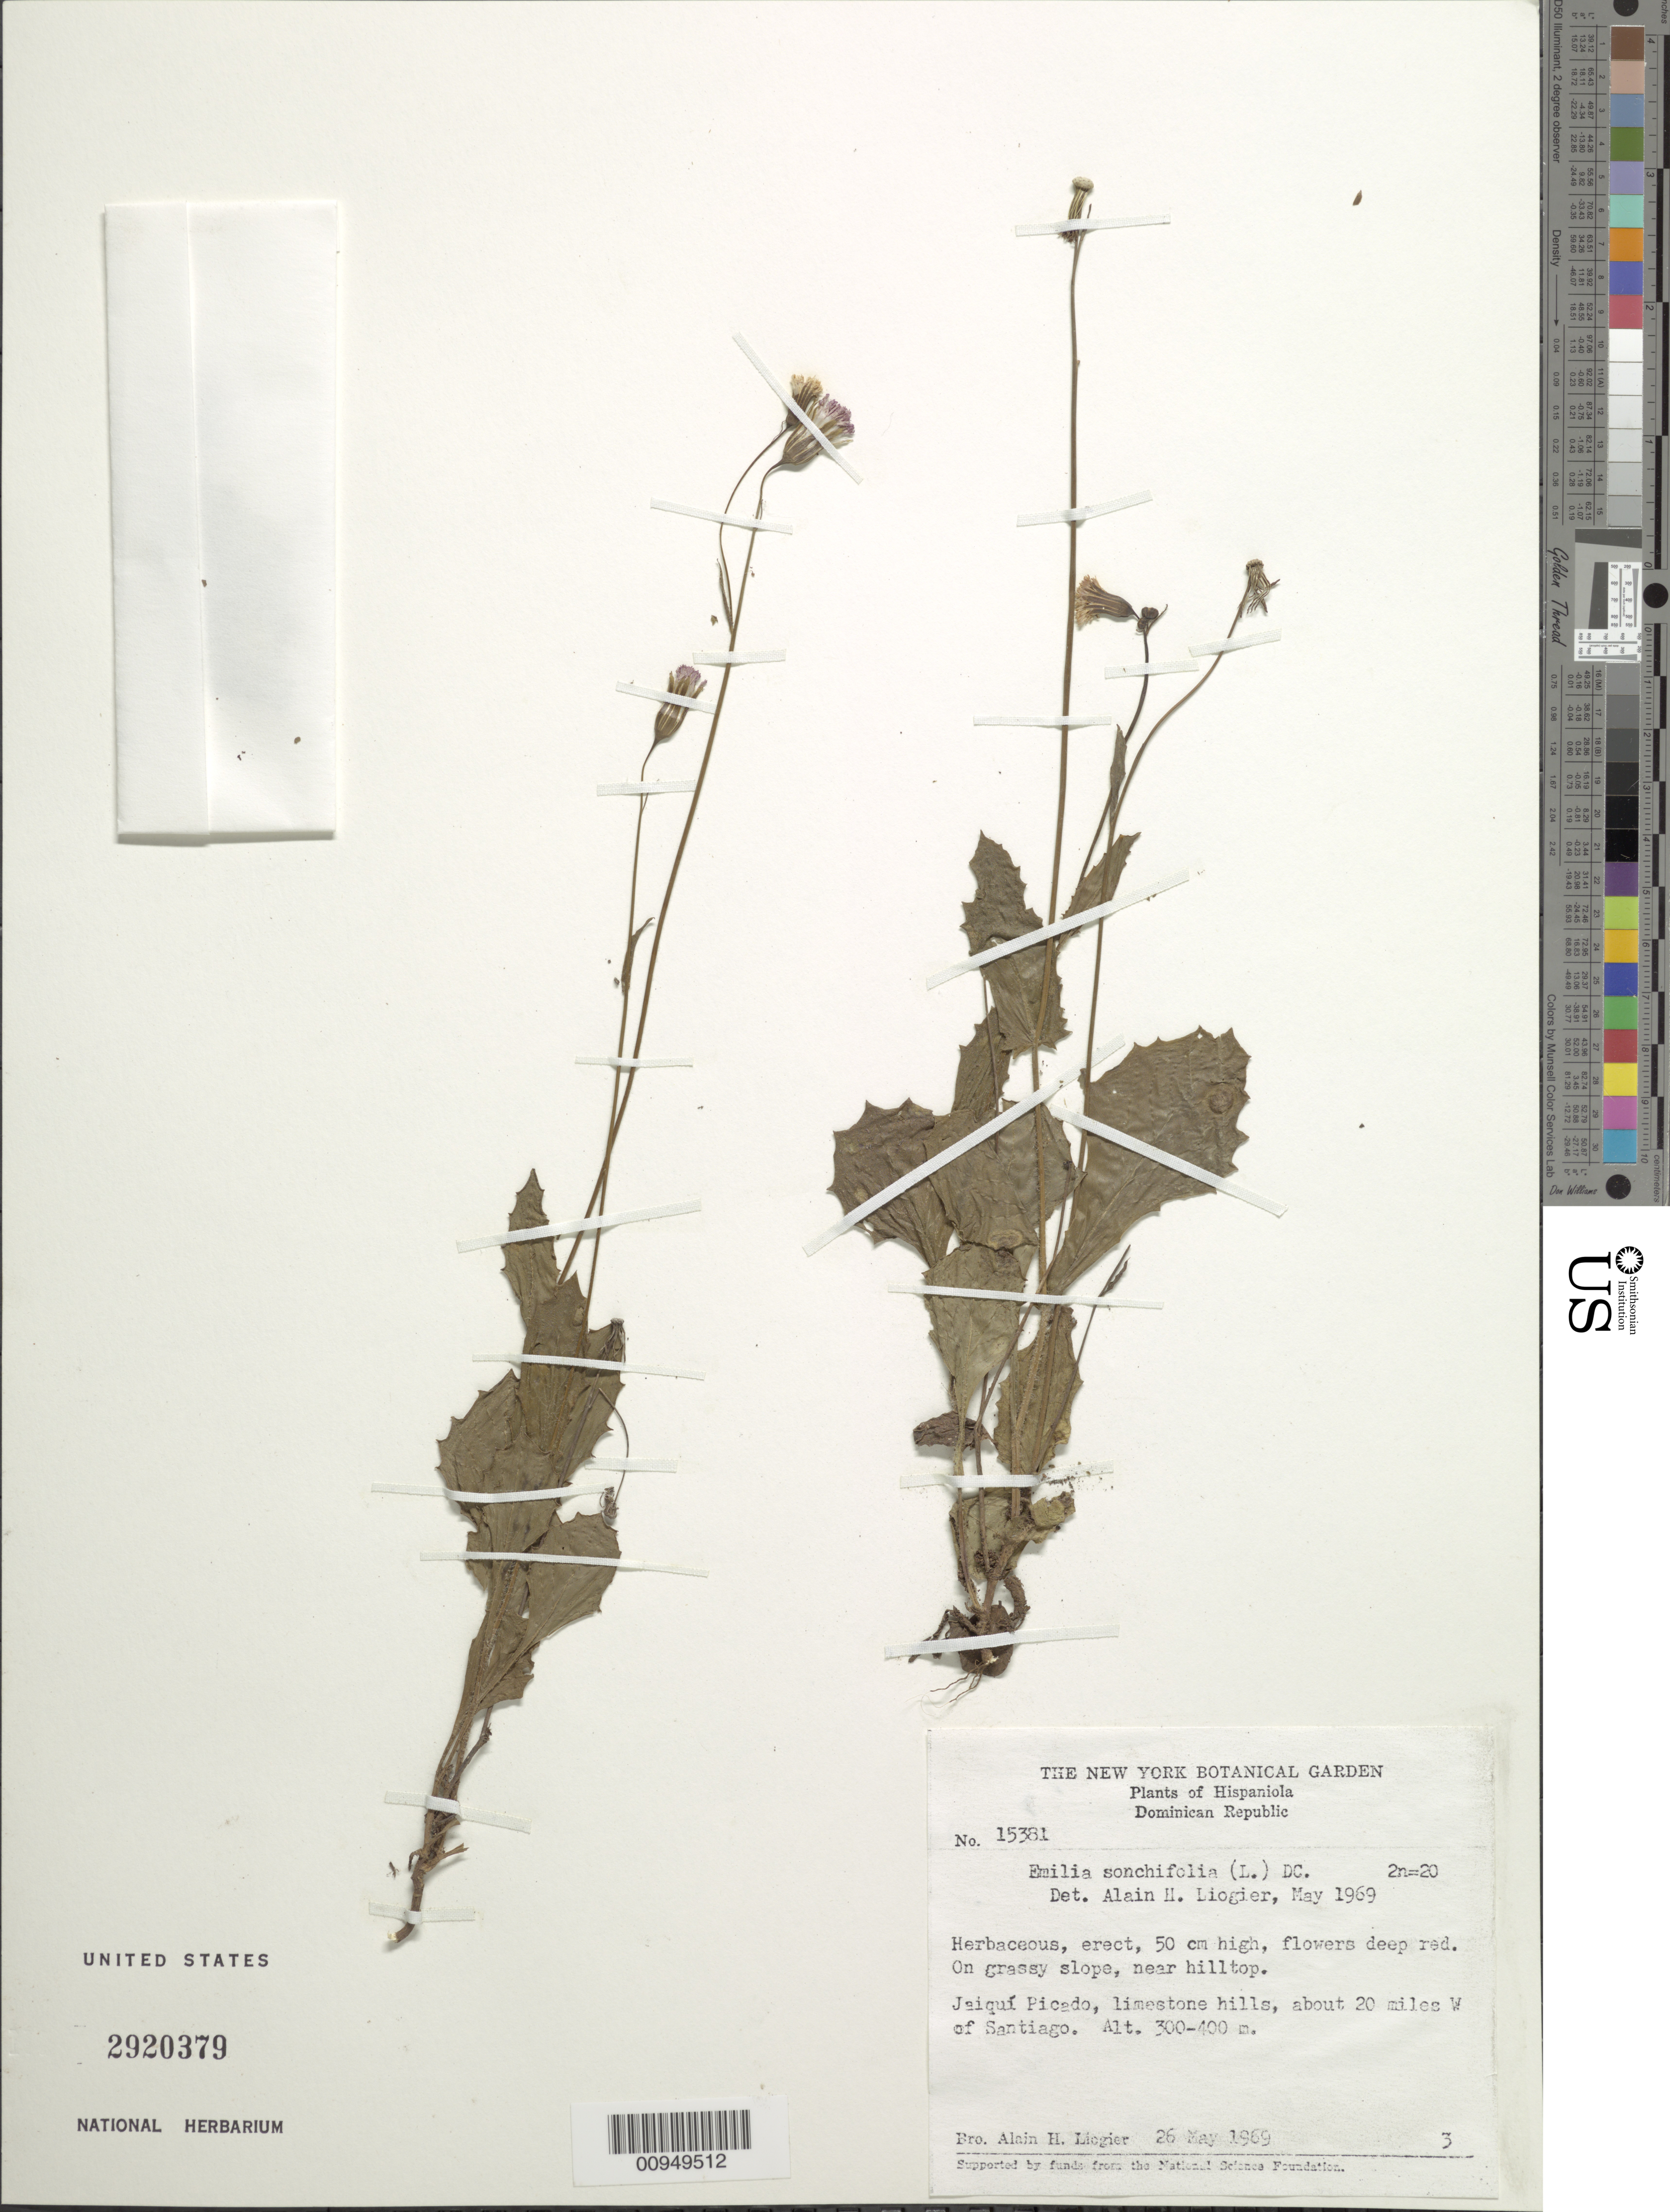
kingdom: Plantae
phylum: Tracheophyta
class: Magnoliopsida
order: Asterales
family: Asteraceae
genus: Emilia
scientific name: Emilia sonchifolia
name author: (L.) DC.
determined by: Liogier, Alain H.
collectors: A. H. Liogier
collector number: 15381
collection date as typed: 26 May 1969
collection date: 1969-05-26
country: Dominican Republic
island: Hispaniola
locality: Jaiquí Picado, limestone hills, about 20 miles W of Santiago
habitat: On grassy slope, near hilltop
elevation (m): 300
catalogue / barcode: US 2920379